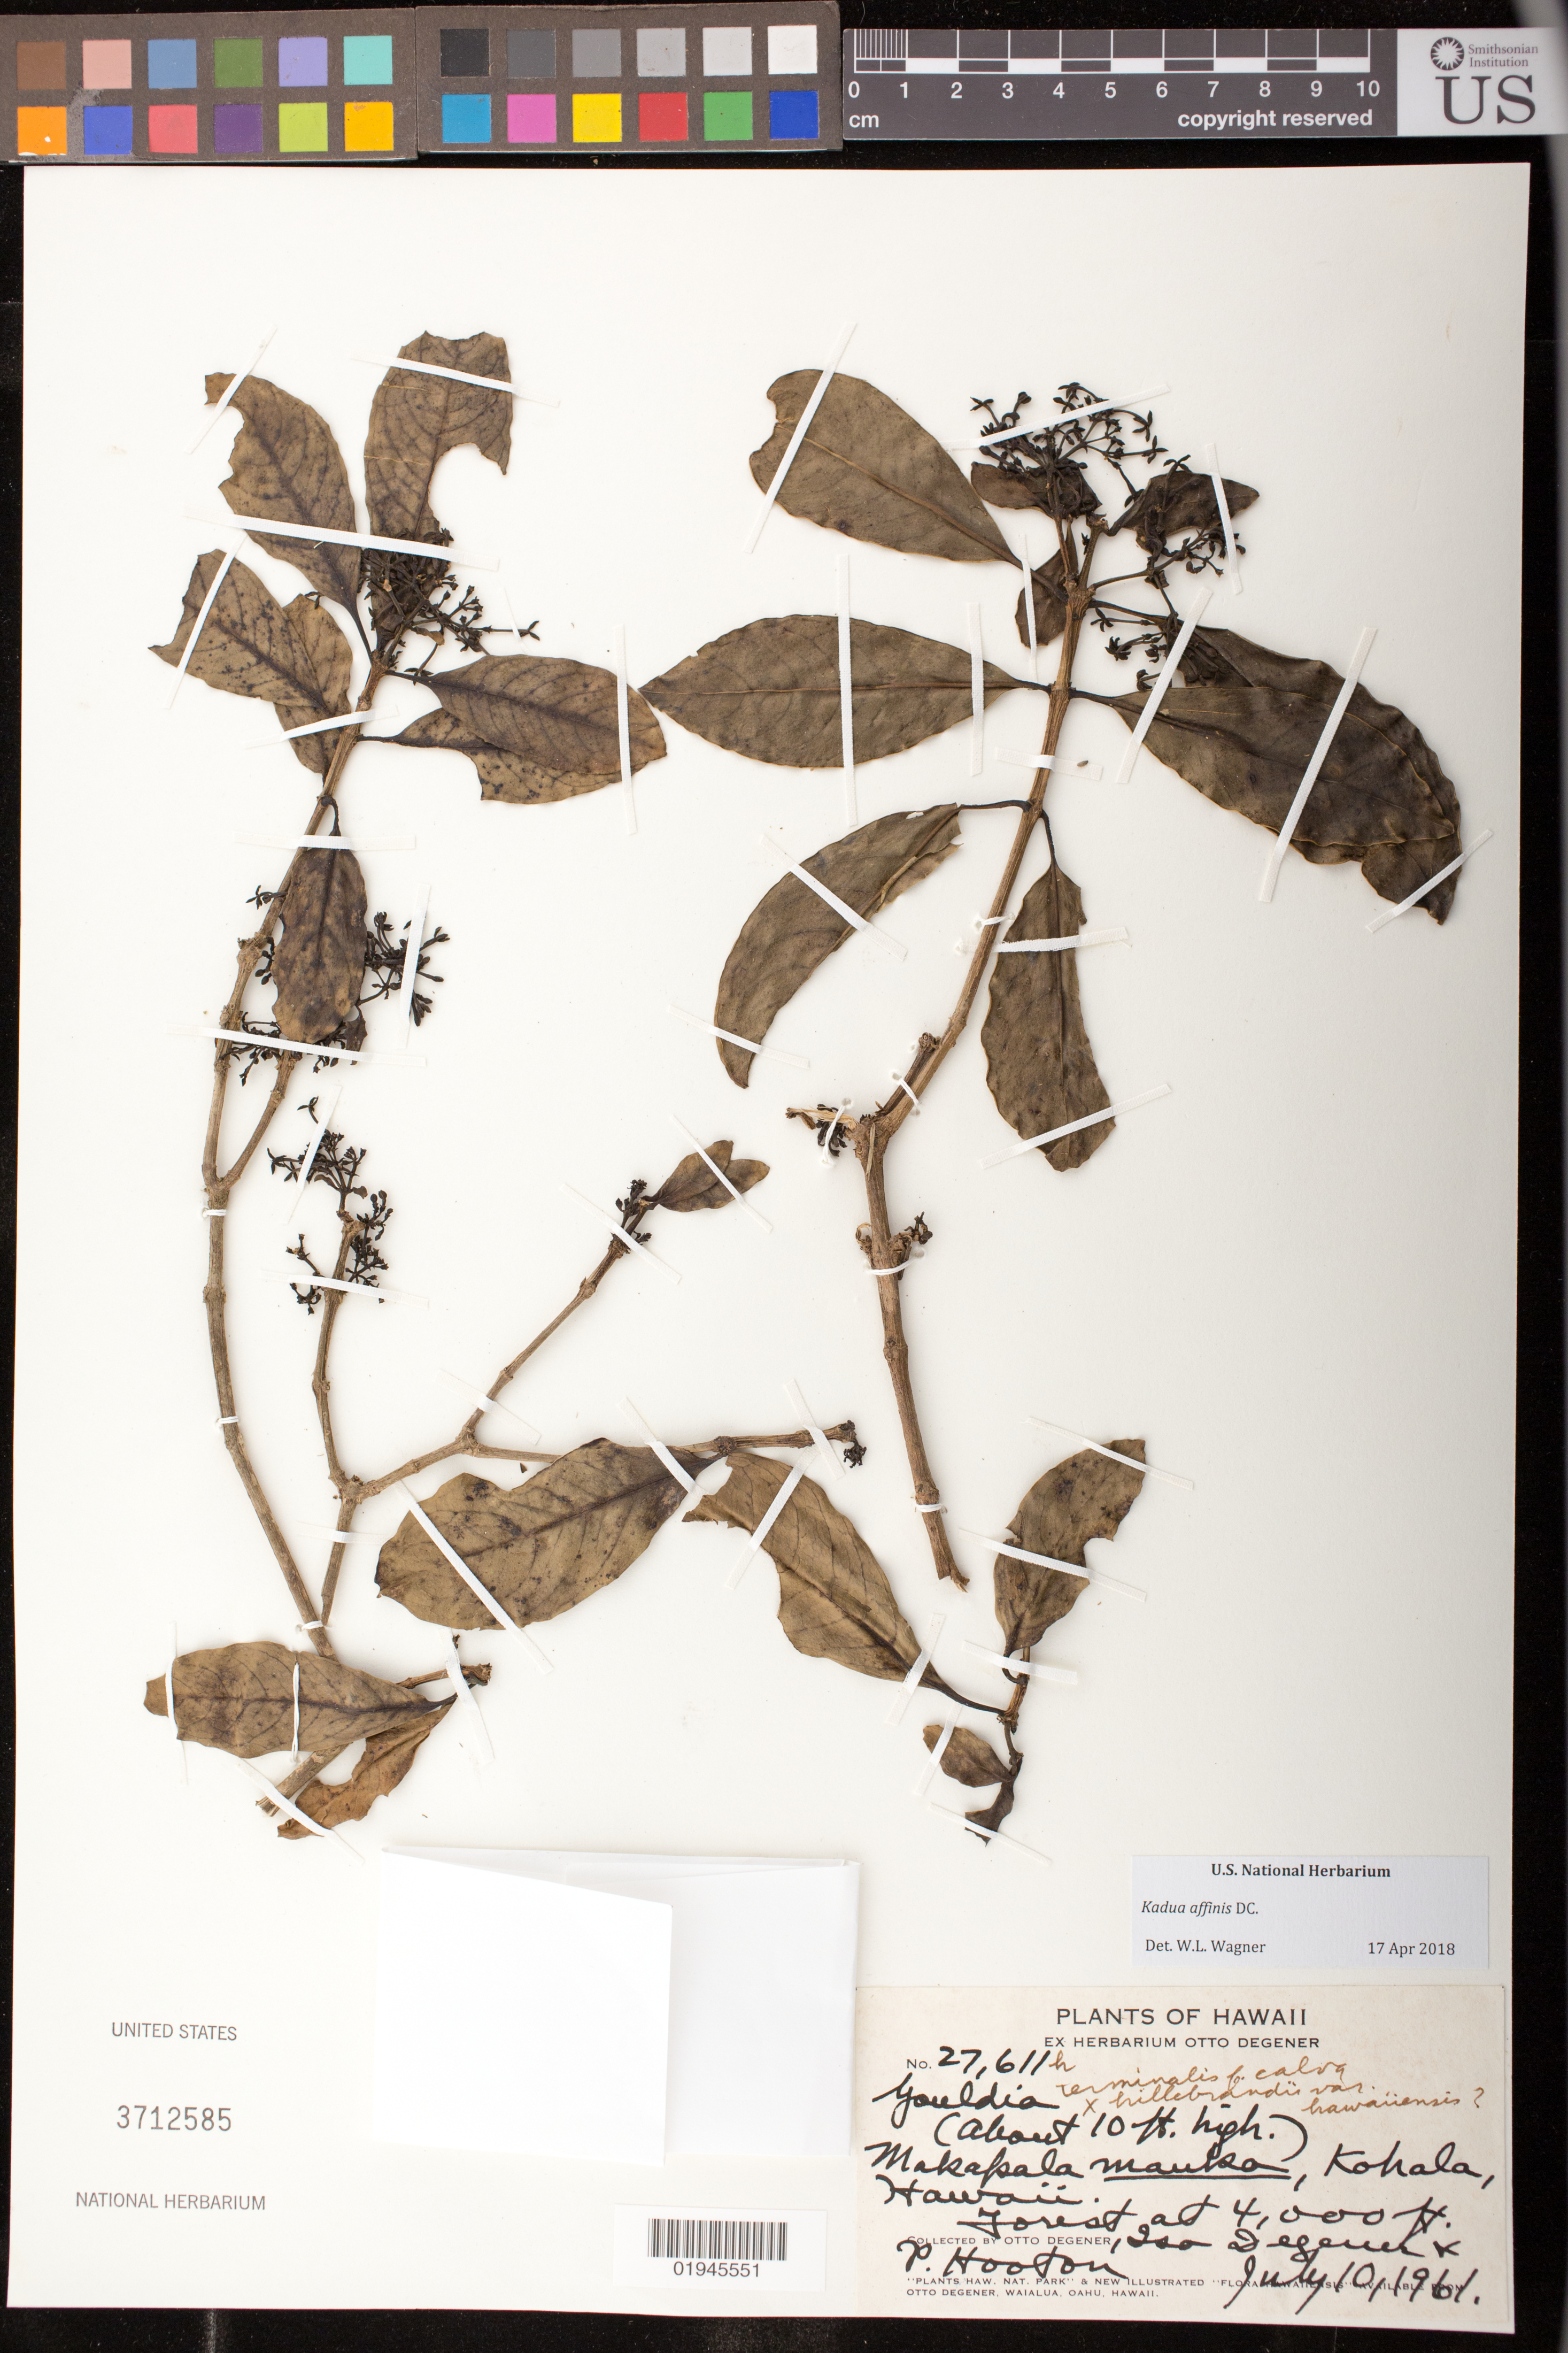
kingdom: Plantae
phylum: Tracheophyta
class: Magnoliopsida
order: Gentianales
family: Rubiaceae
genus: Kadua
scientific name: Kadua affinis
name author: DC.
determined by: Wagner, W. L., (BOT), Smithsonian Institution - National Museum of Natural History (UNITED STATES)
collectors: O. Degener, I. Degener & P. Hooton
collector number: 27611h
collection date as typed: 10 Jul 1961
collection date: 1961-07-10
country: United States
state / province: Hawaii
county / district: Hawaii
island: Hawaii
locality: Makapala mauka, Kohala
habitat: Forest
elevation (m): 1219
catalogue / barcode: US 3712585